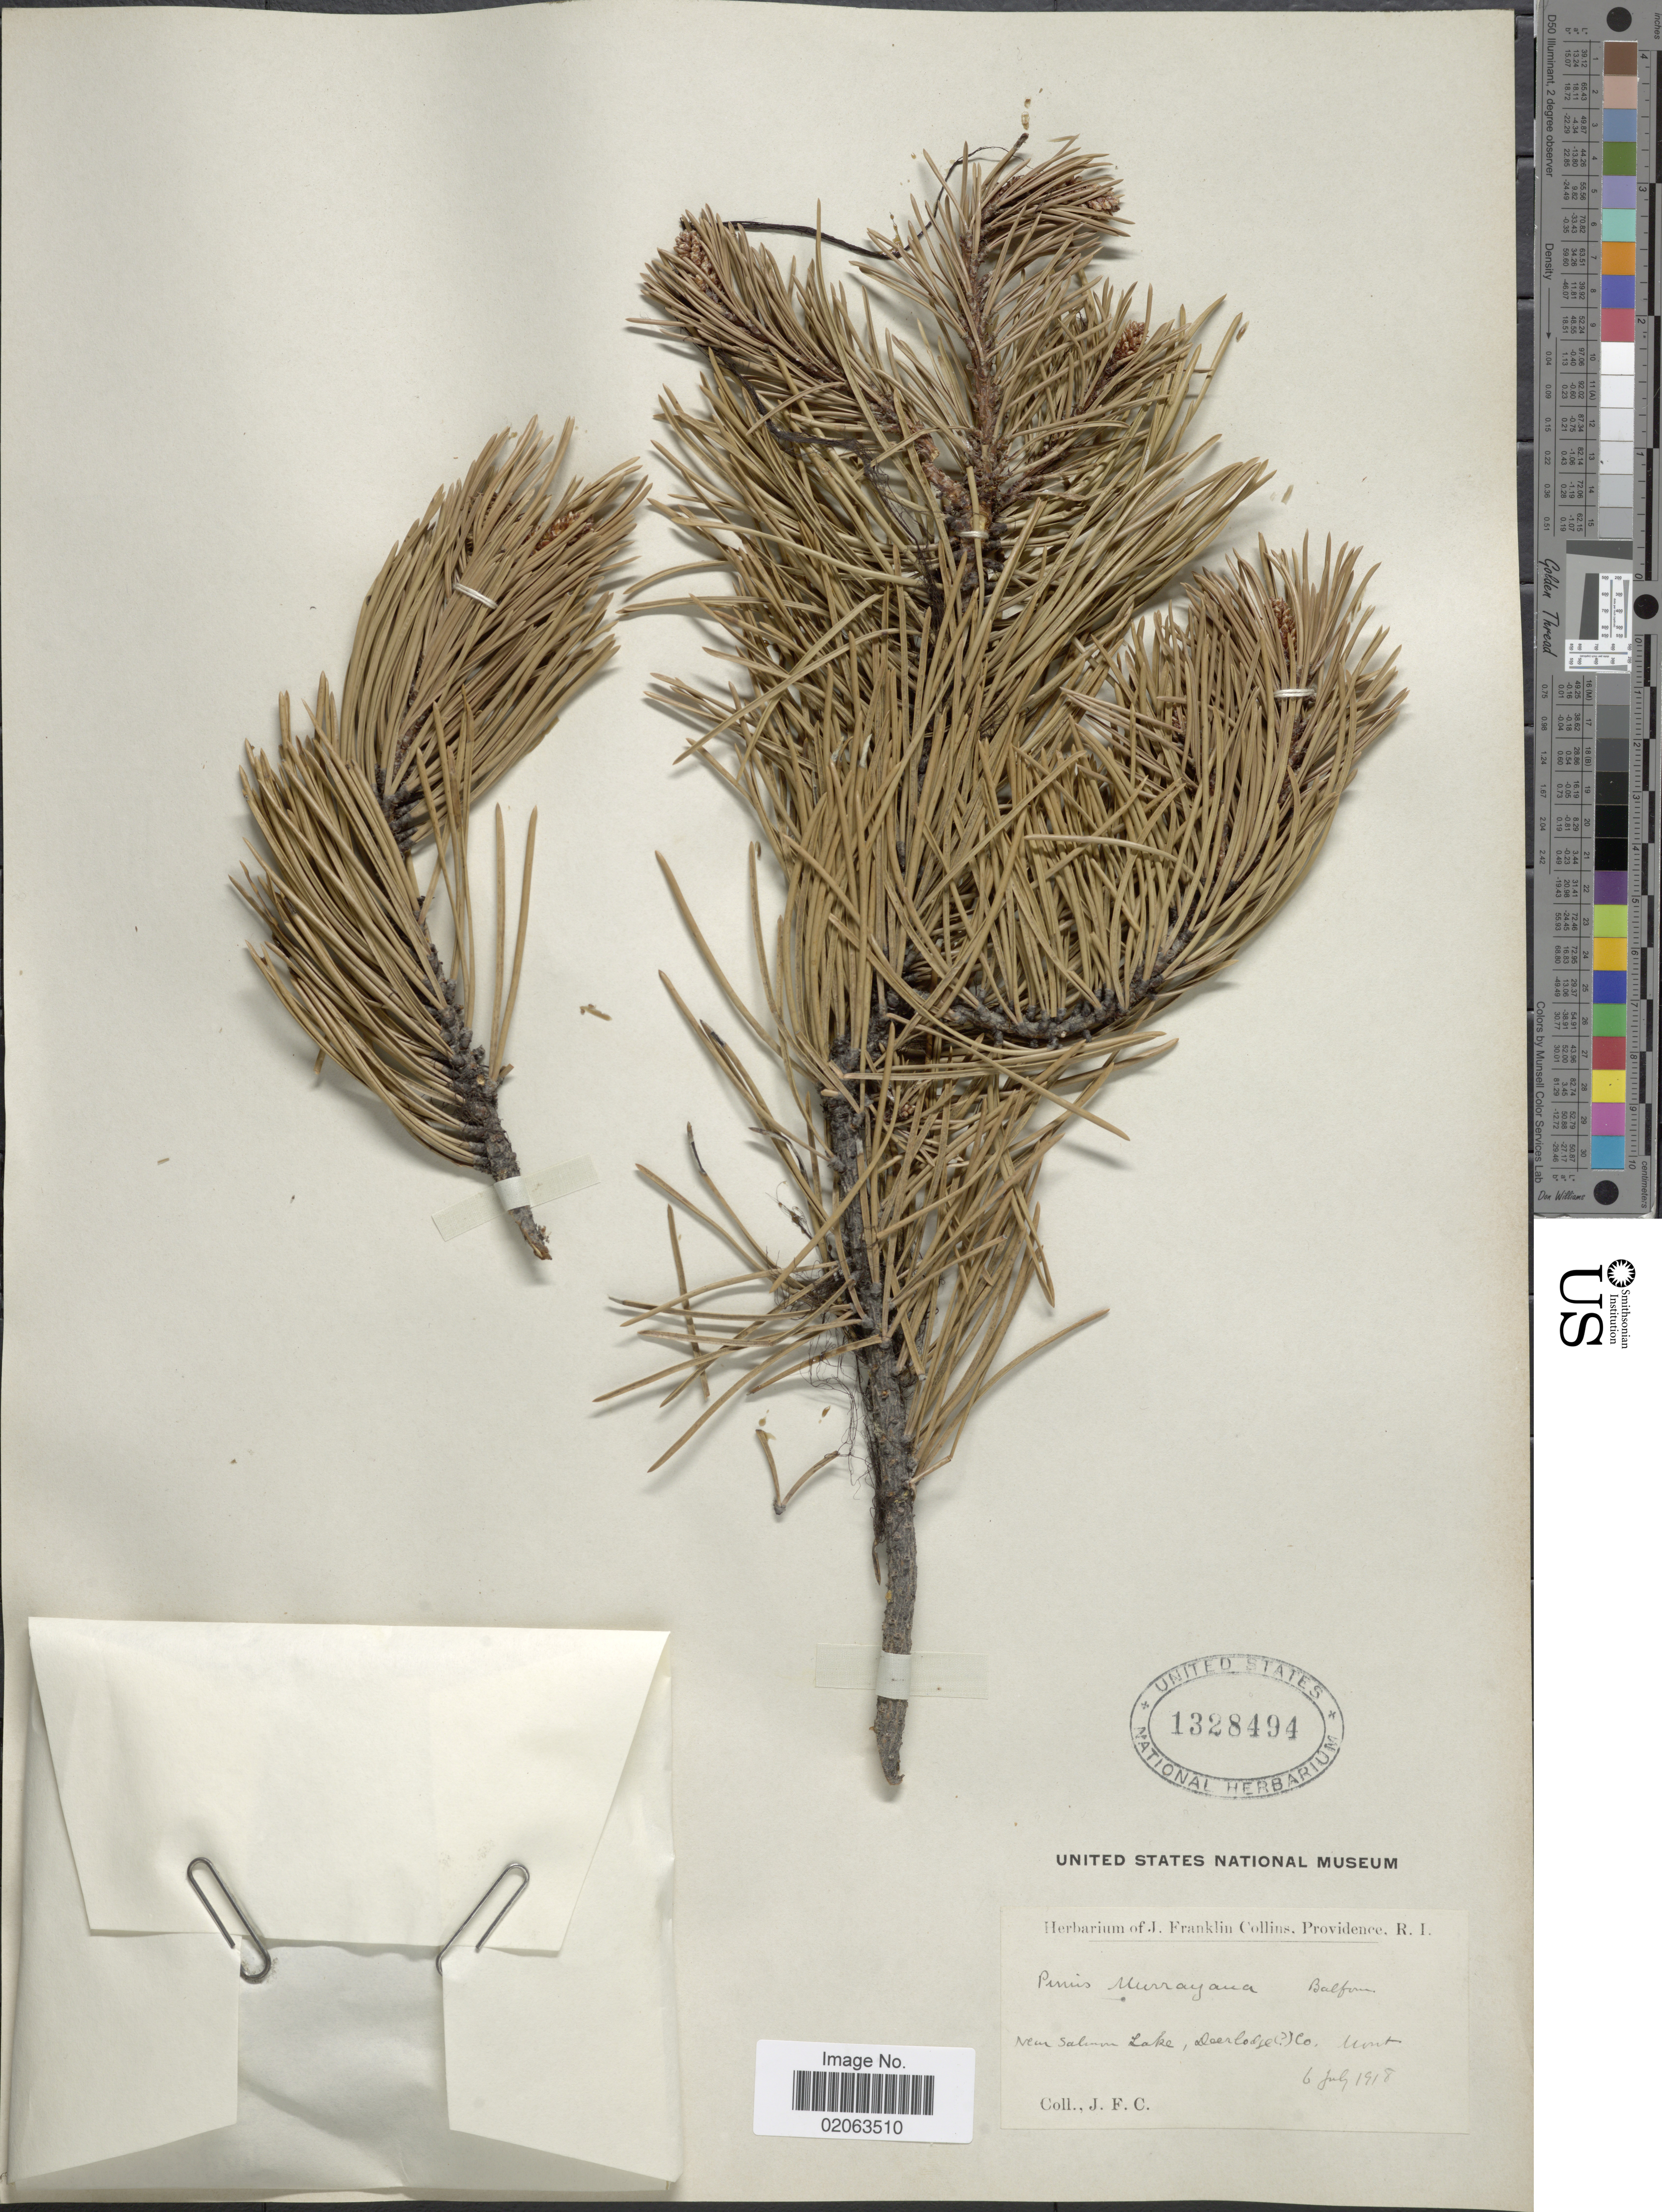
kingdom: Plantae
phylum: Tracheophyta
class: Pinopsida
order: Pinales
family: Pinaceae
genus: Pinus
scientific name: Pinus contorta var. latifolia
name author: Engelm. ex S. Watson in C. King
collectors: J. Collins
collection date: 1918-07-06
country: United States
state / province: Montana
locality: Near Salmon Lake, Deerlodge (?) Co. Mont.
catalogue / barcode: US 1328494